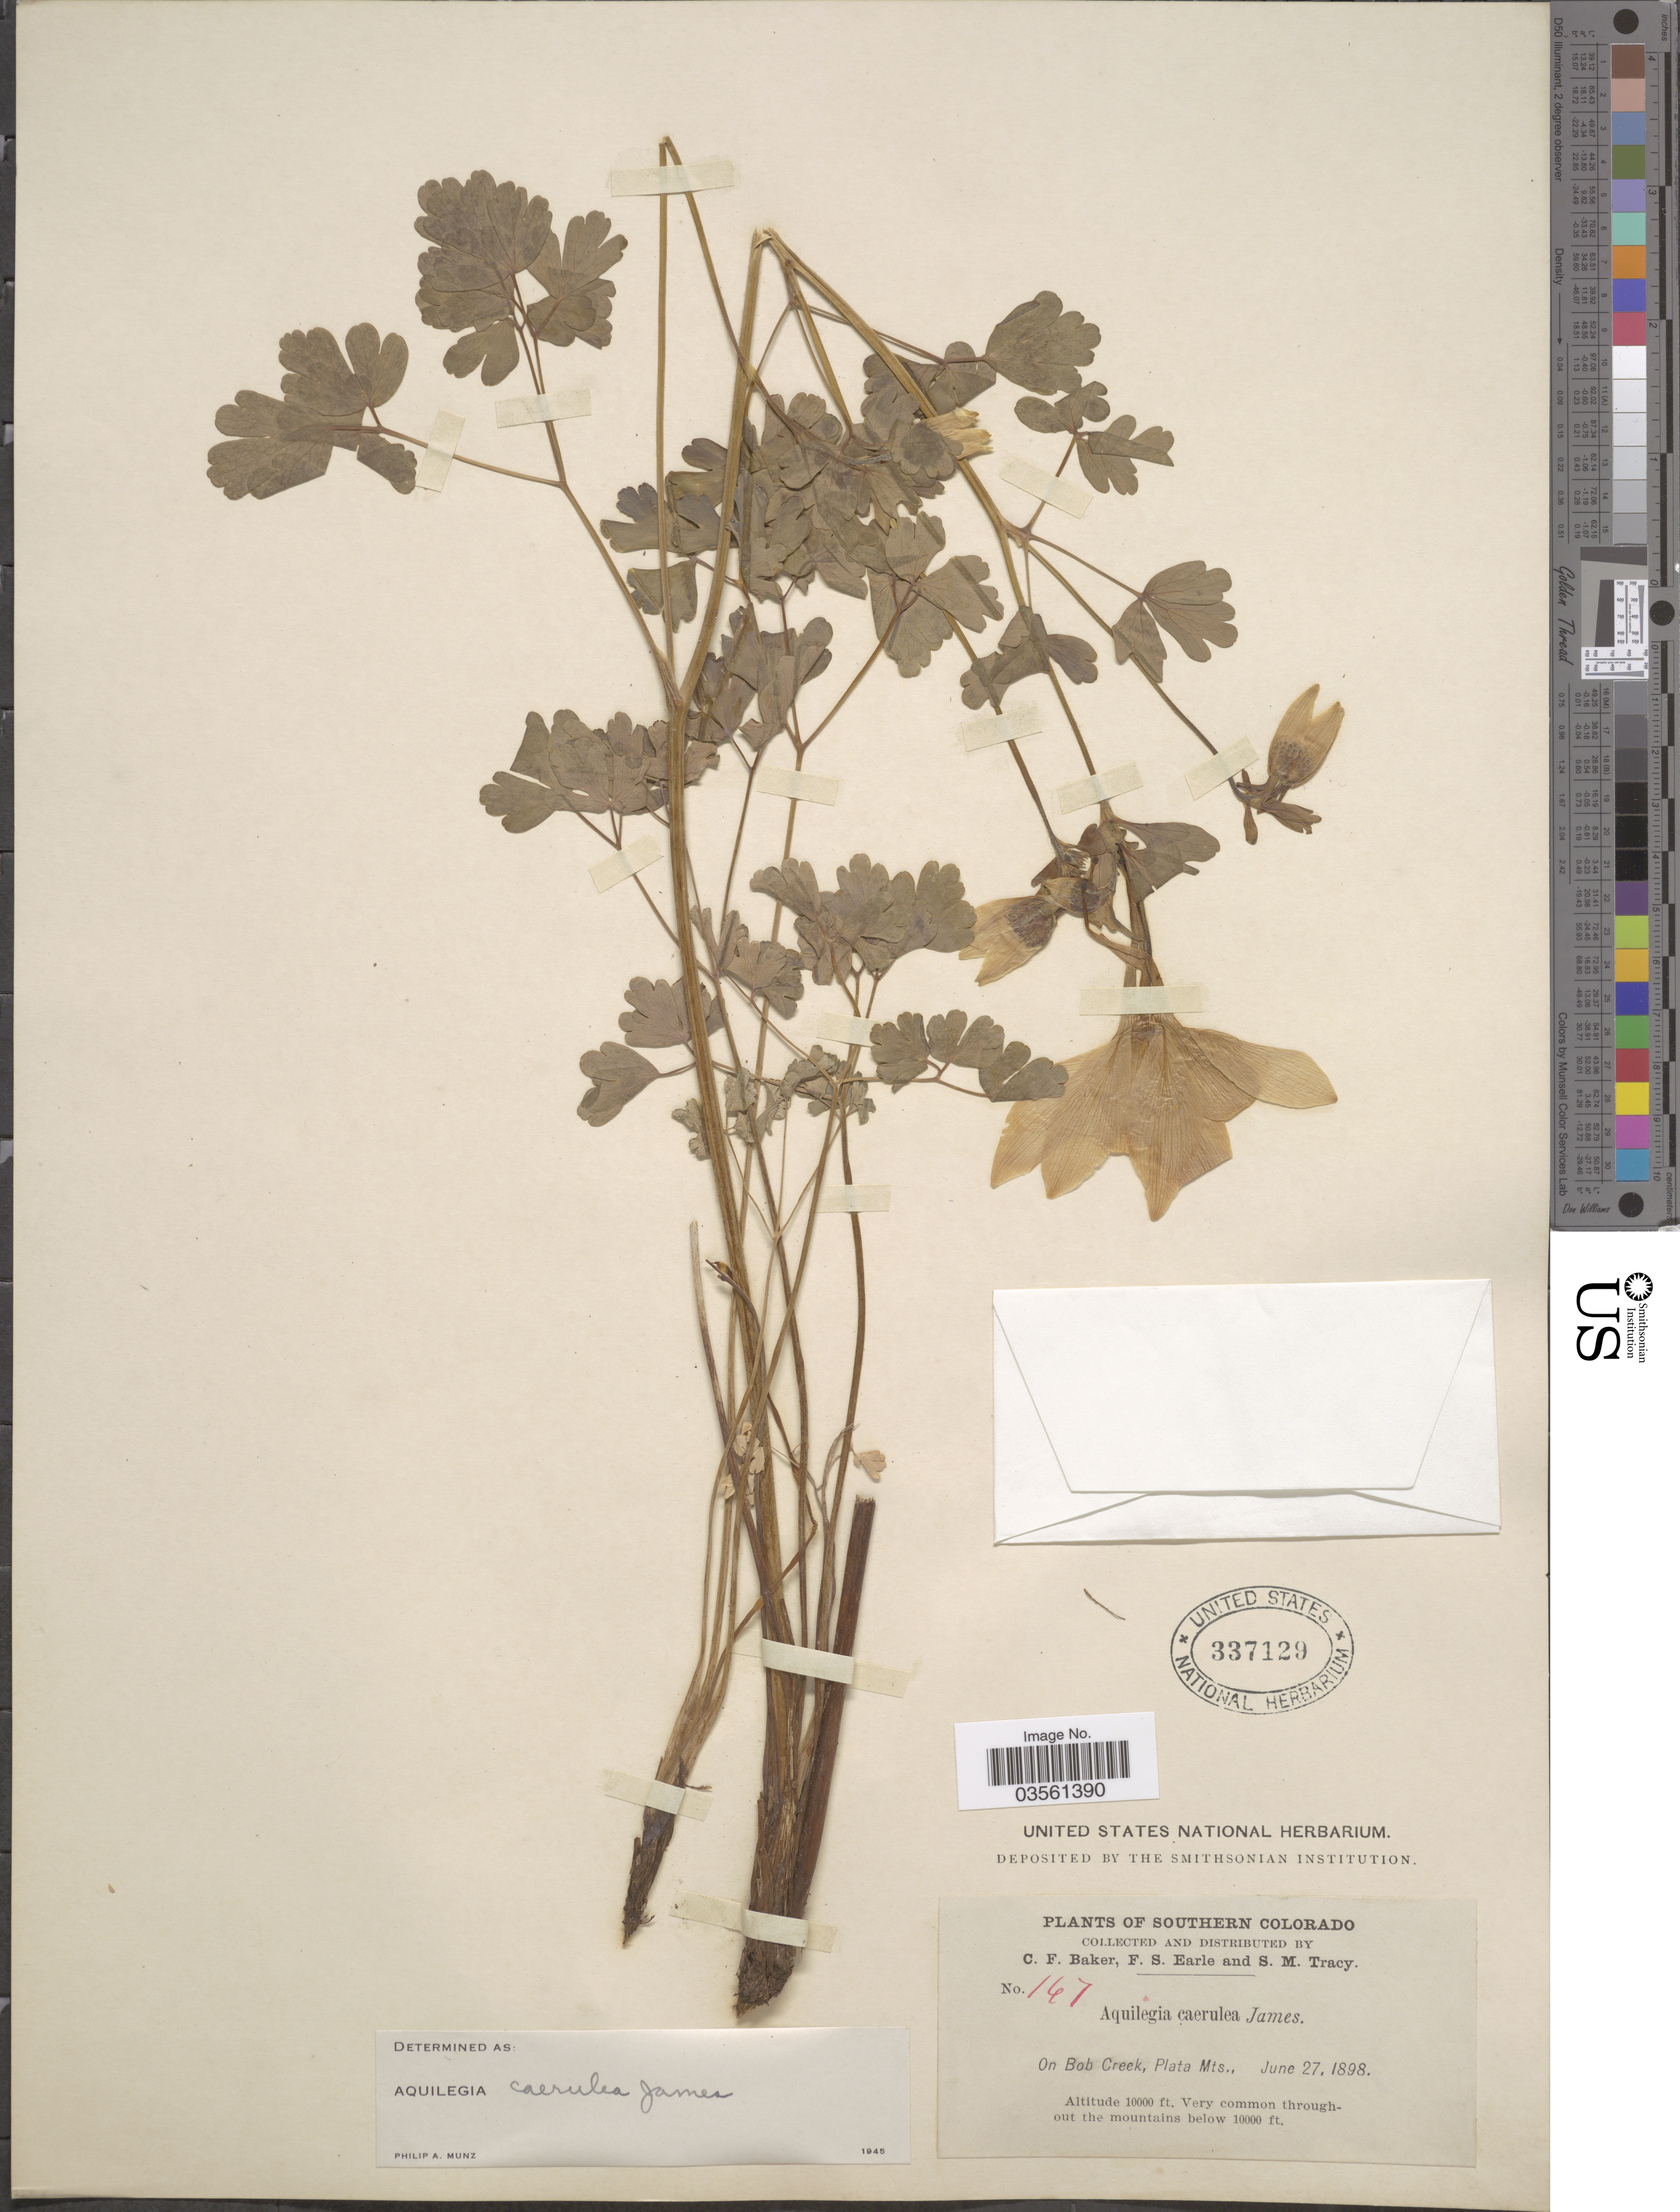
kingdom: Plantae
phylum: Tracheophyta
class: Magnoliopsida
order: Ranunculales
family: Ranunculaceae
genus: Aquilegia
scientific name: Aquilegia coerulea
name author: E. James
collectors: C. F. Baker, F. S. Earle & S. M. Tracy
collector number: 147*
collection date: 1898-06-27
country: United States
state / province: Colorado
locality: Southern Colorado. On Bob Creek, Plata Mts.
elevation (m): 3048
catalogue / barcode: US 337129